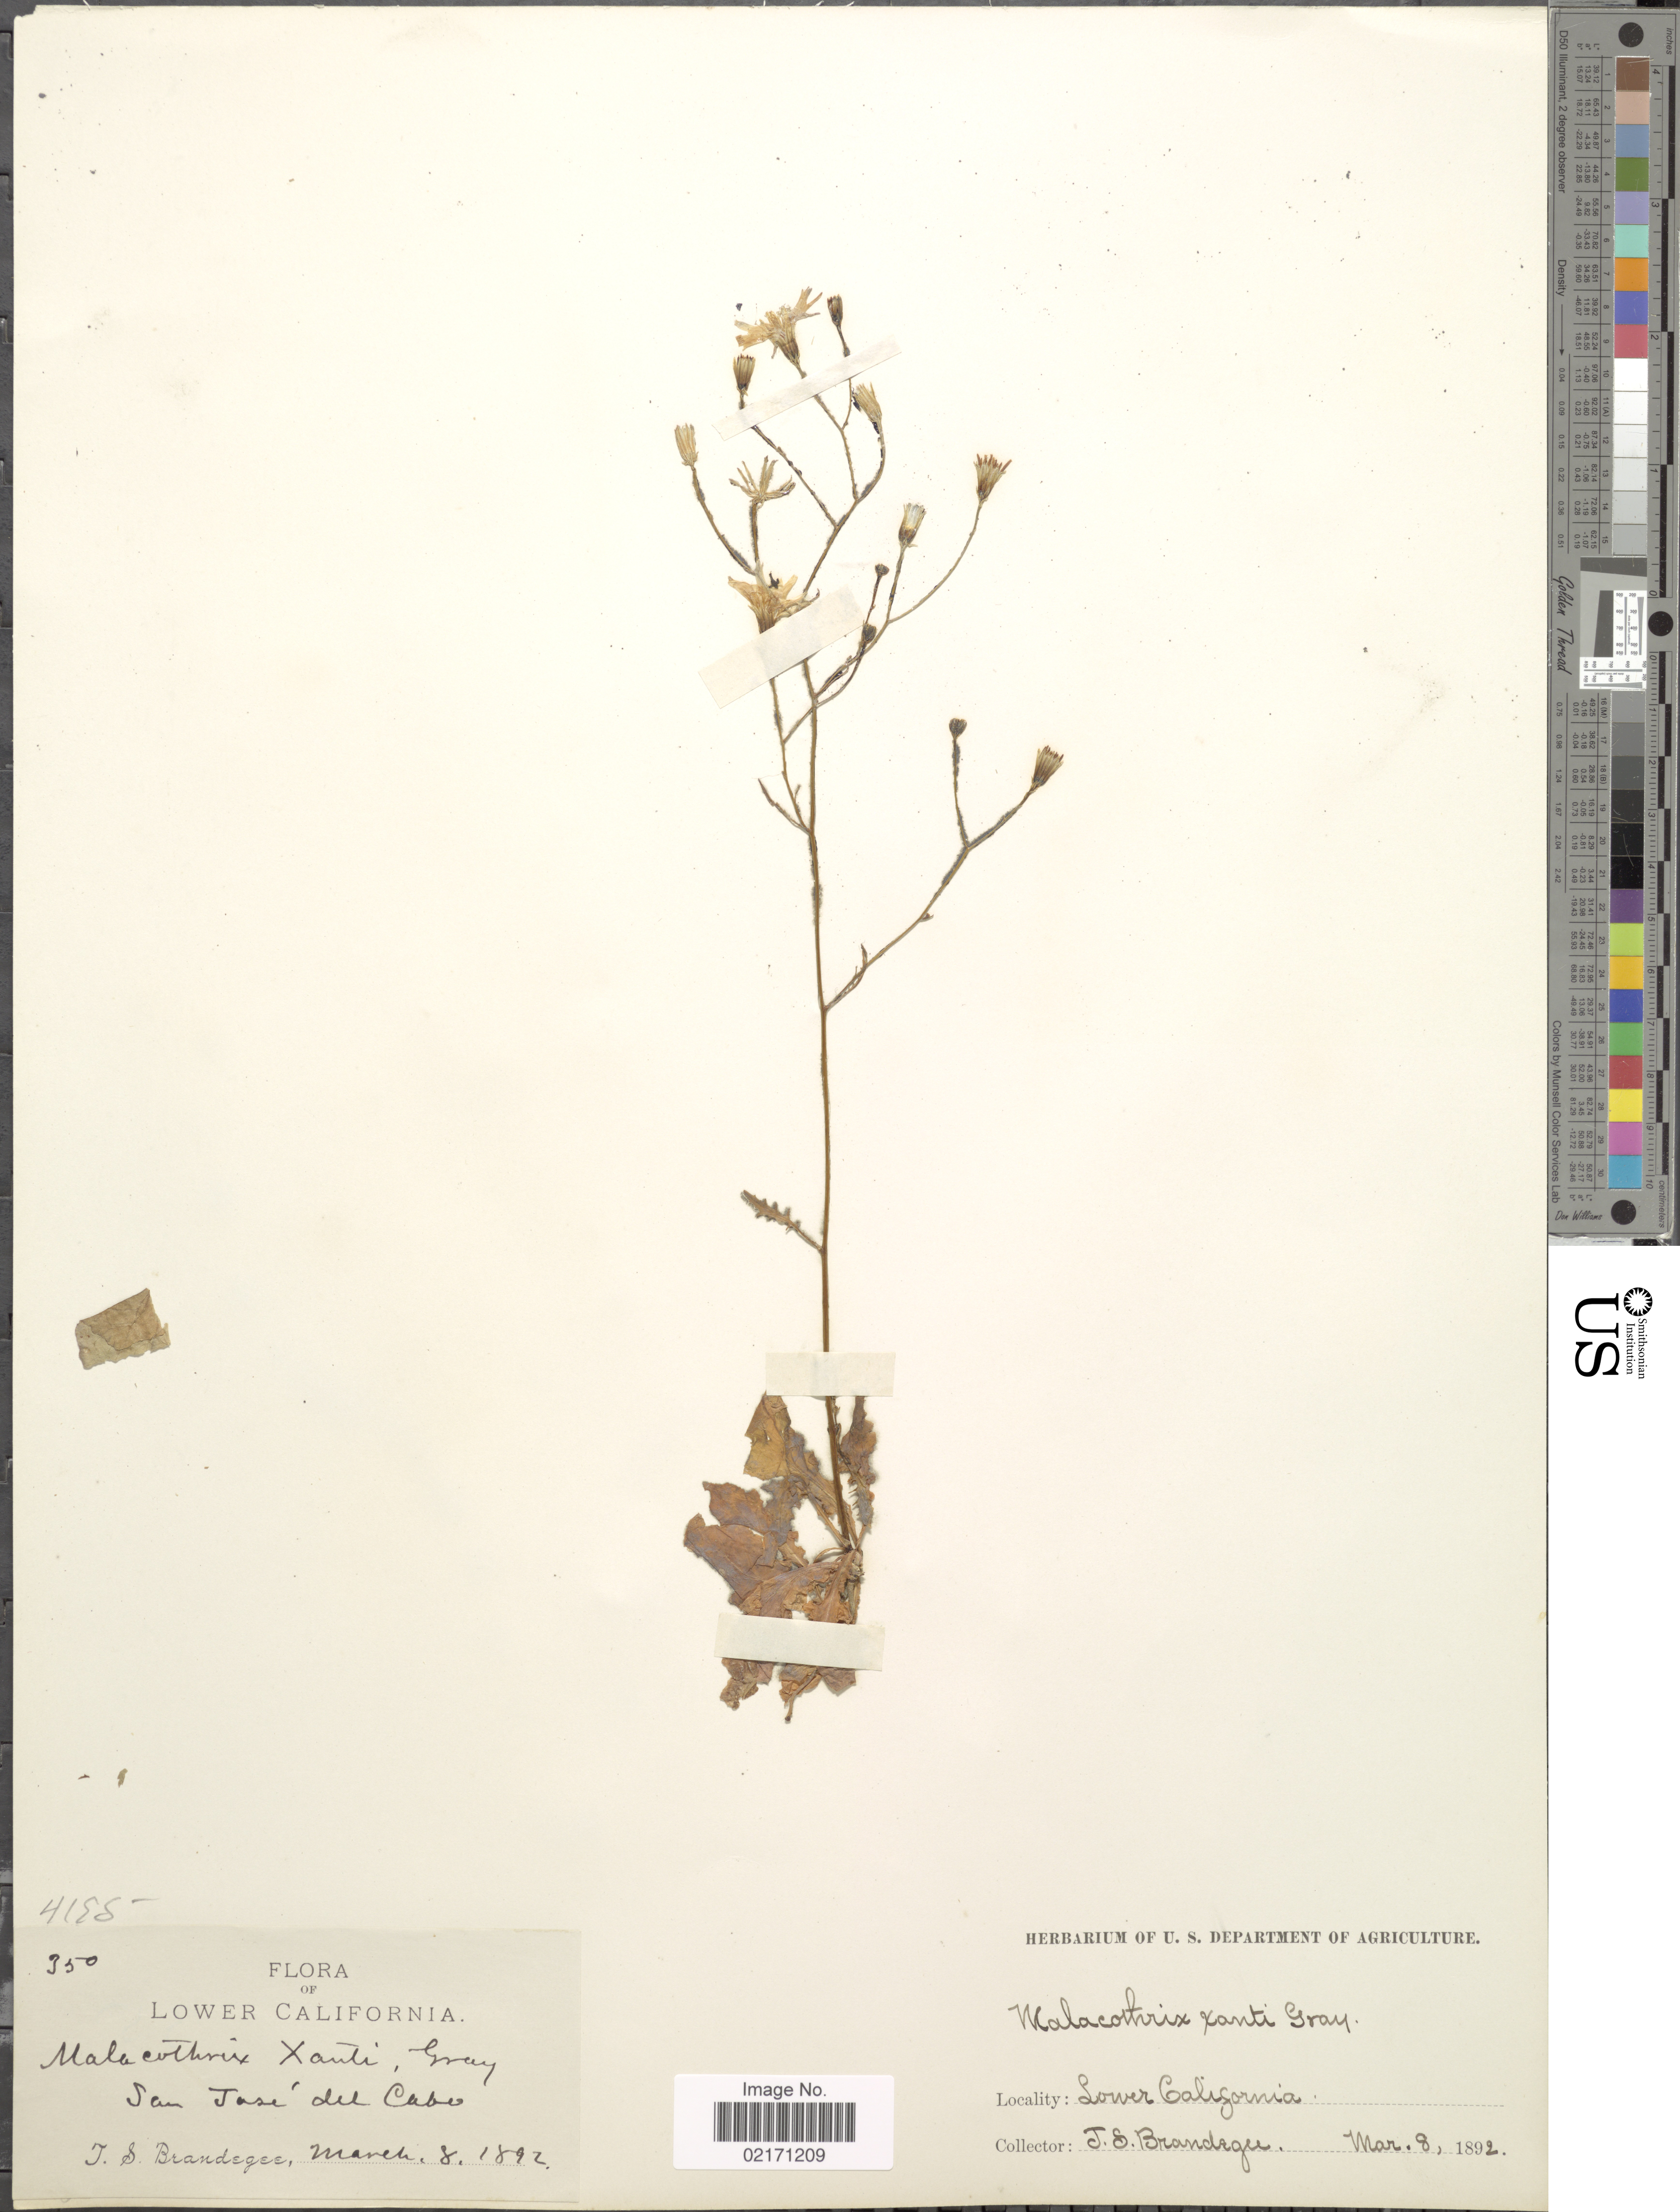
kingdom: Plantae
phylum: Tracheophyta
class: Magnoliopsida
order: Asterales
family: Asteraceae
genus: Malacothrix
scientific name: Malacothrix xantii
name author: A. Gray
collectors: T. S. Brandegee (herbarium)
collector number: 350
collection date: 1892-03-08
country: Mexico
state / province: Baja California Sur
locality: Lower California, San Jose del Cabo